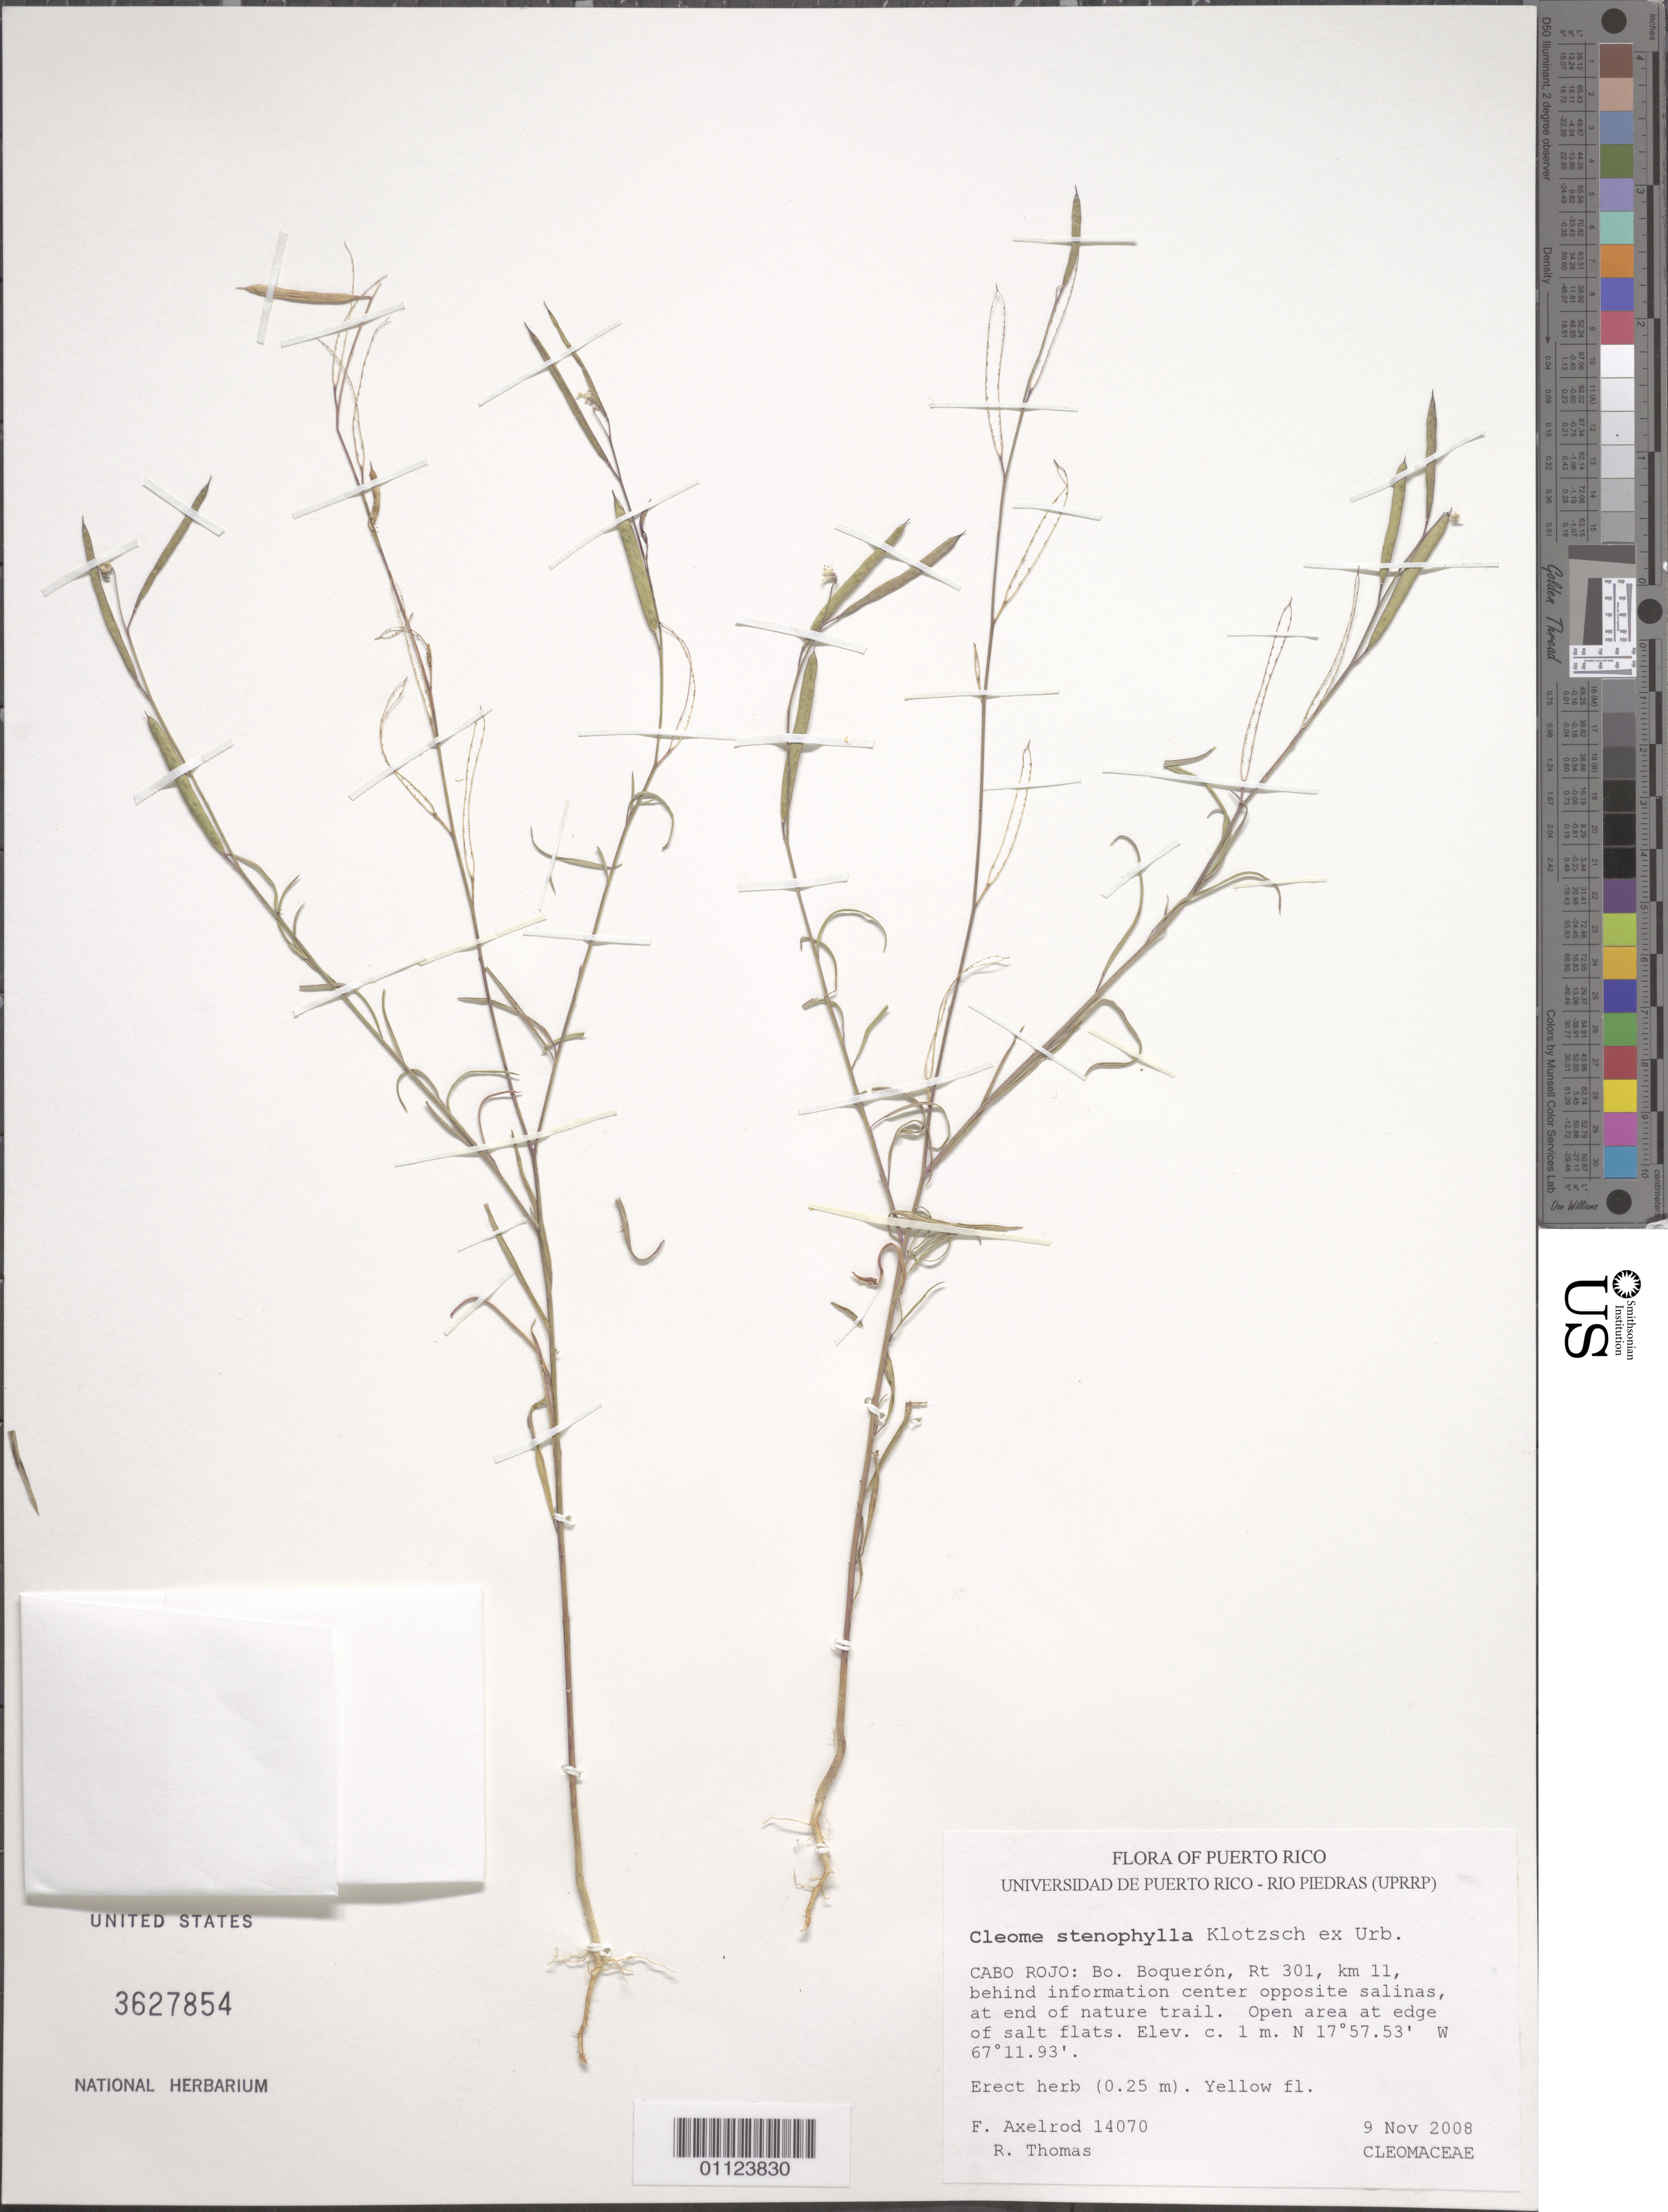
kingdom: Plantae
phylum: Tracheophyta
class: Magnoliopsida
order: Brassicales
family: Cleomaceae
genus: Physostemon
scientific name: Physostemon stenophyllus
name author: (Klotzsch ex Urb.) Iltis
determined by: Strong, M. T., (US), Smithsonian Institution - National Museum of Natural History (UNITED STATES)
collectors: F. S. Axelrod & R. Thomas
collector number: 14070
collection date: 2008-11-09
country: Puerto Rico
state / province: Cabo Rojo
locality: Bo. Boquerón, Rt. 301, km 11, behind information center opposite salinas, at end of nature trail.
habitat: Open area at edge of salt flats.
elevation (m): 1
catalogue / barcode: US 3627854